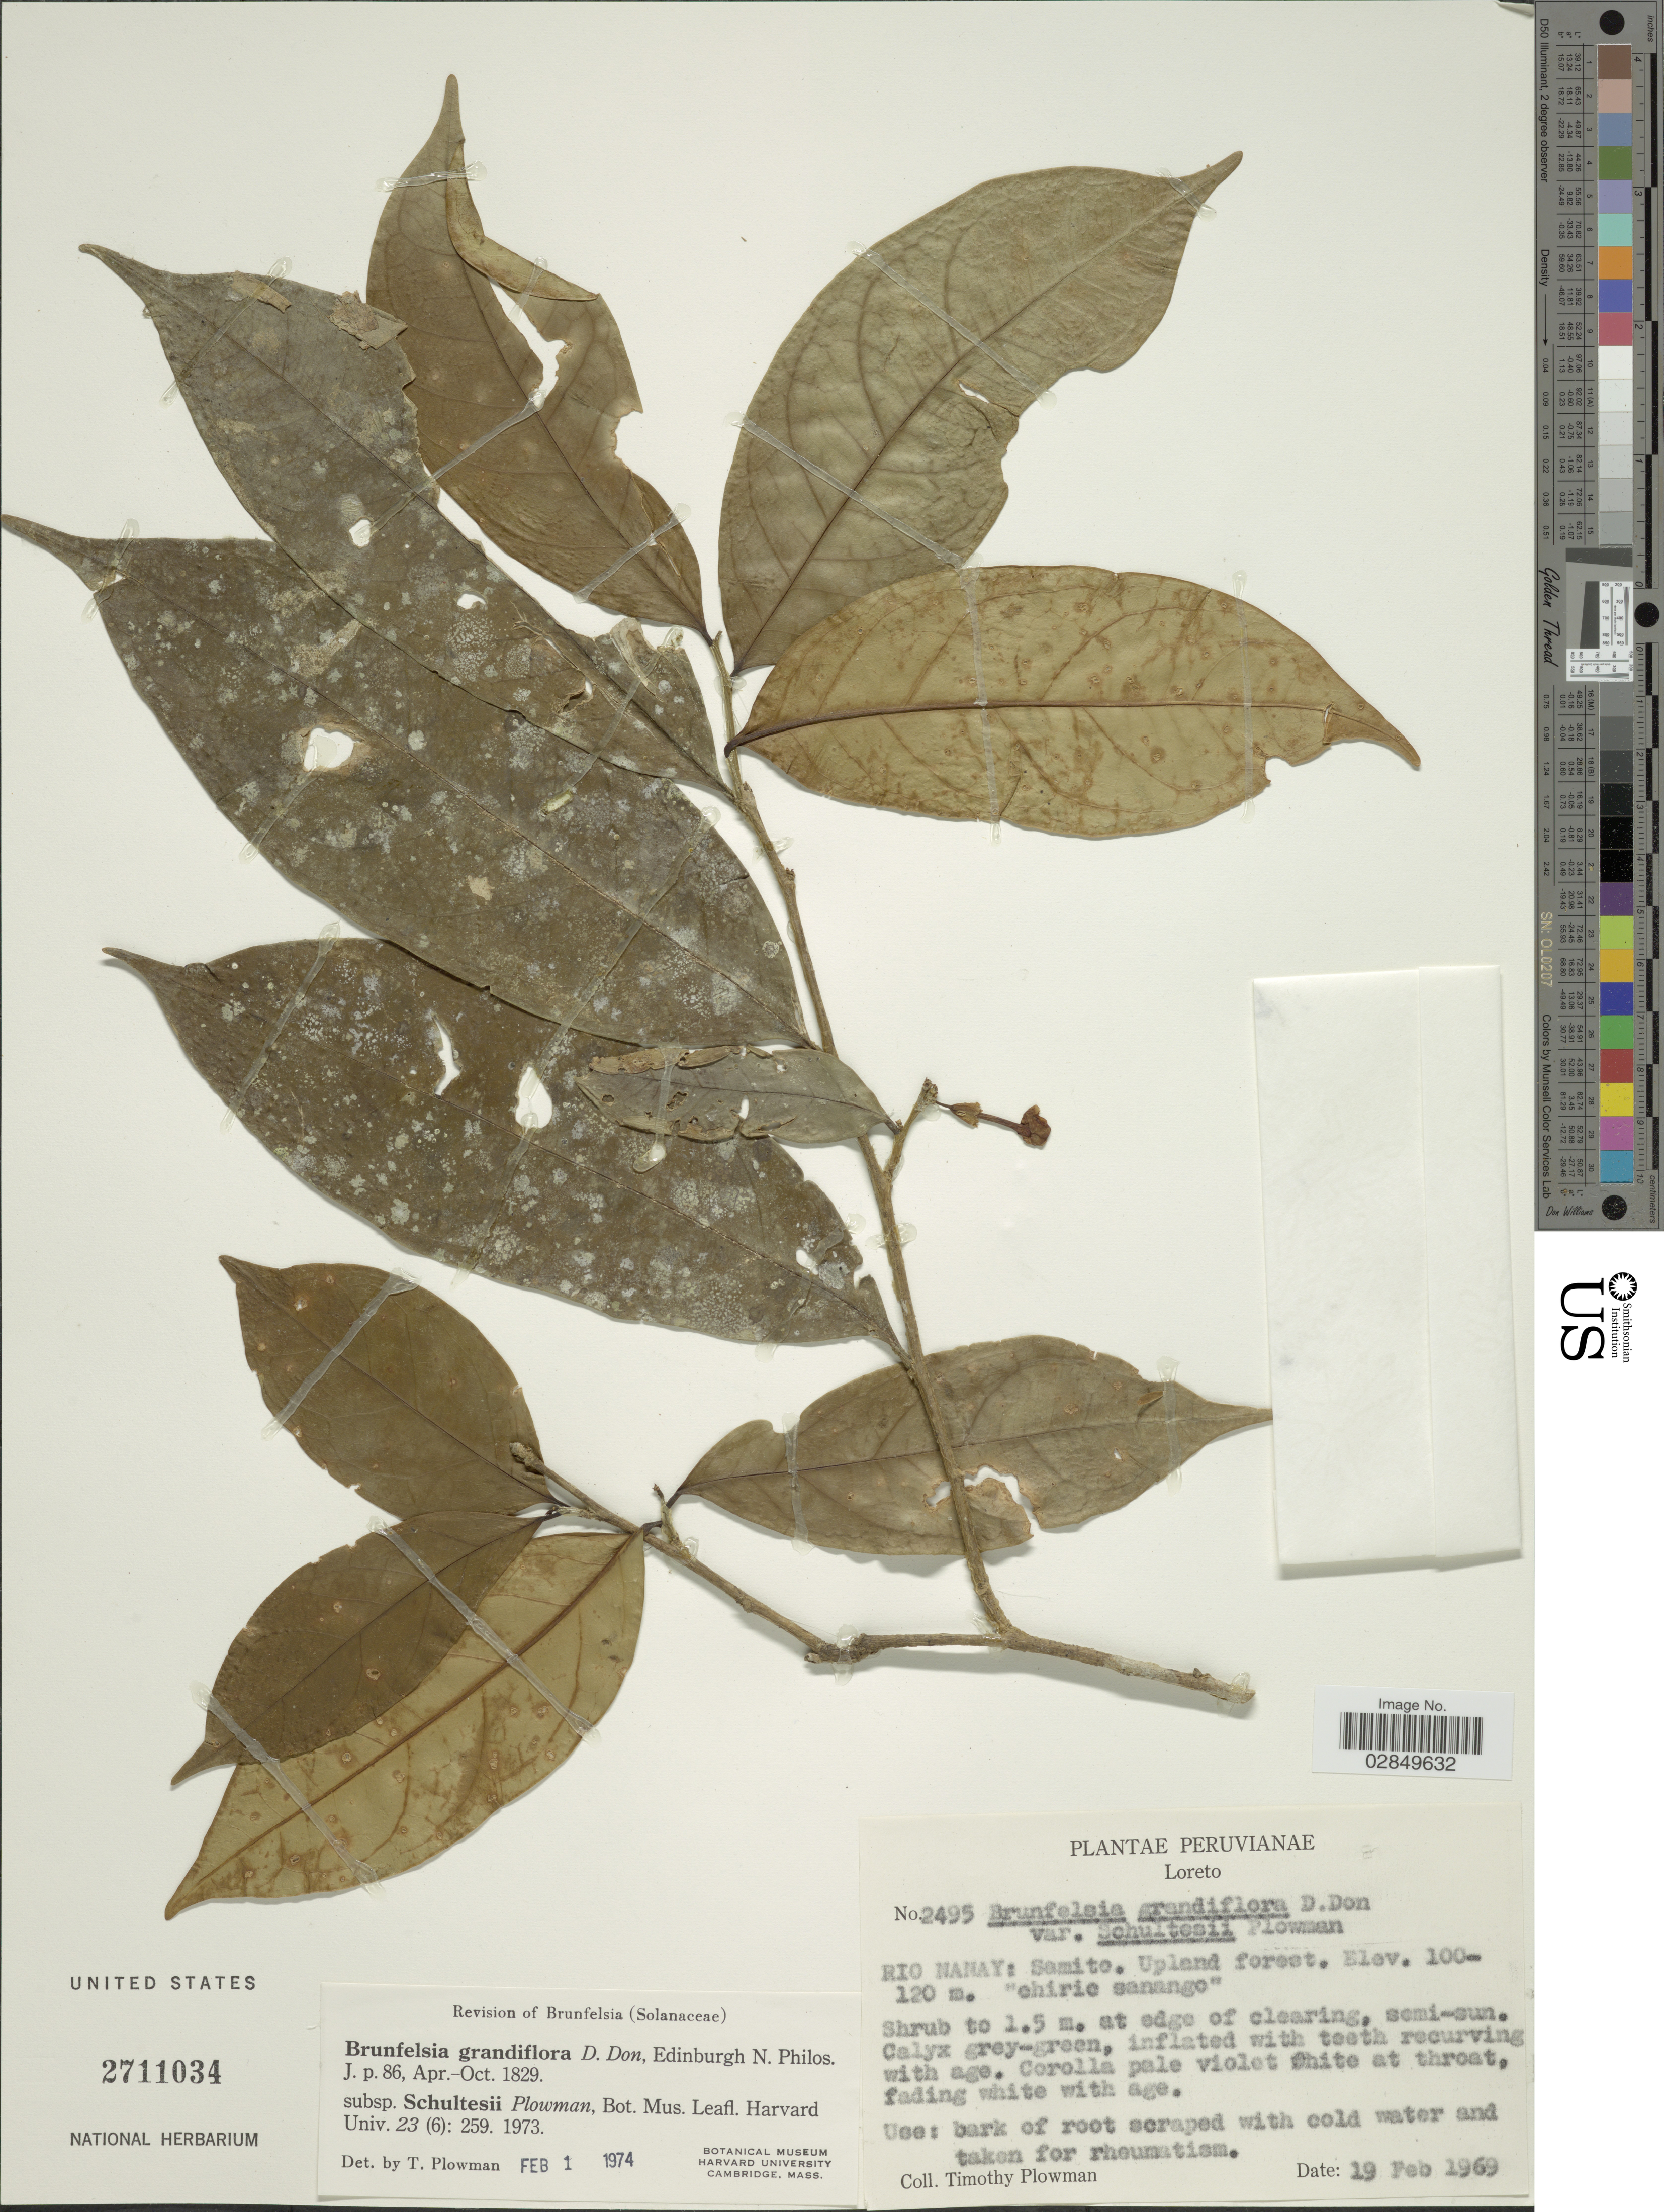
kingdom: Plantae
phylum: Tracheophyta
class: Magnoliopsida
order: Solanales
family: Solanaceae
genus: Brunfelsia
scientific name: Brunfelsia grandiflora subsp. schultesii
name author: Plowman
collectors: T. Plowman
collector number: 2495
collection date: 1969-02-19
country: Peru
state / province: Loreto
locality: Rio Nanay, Samito.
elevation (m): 100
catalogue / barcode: US 2711034